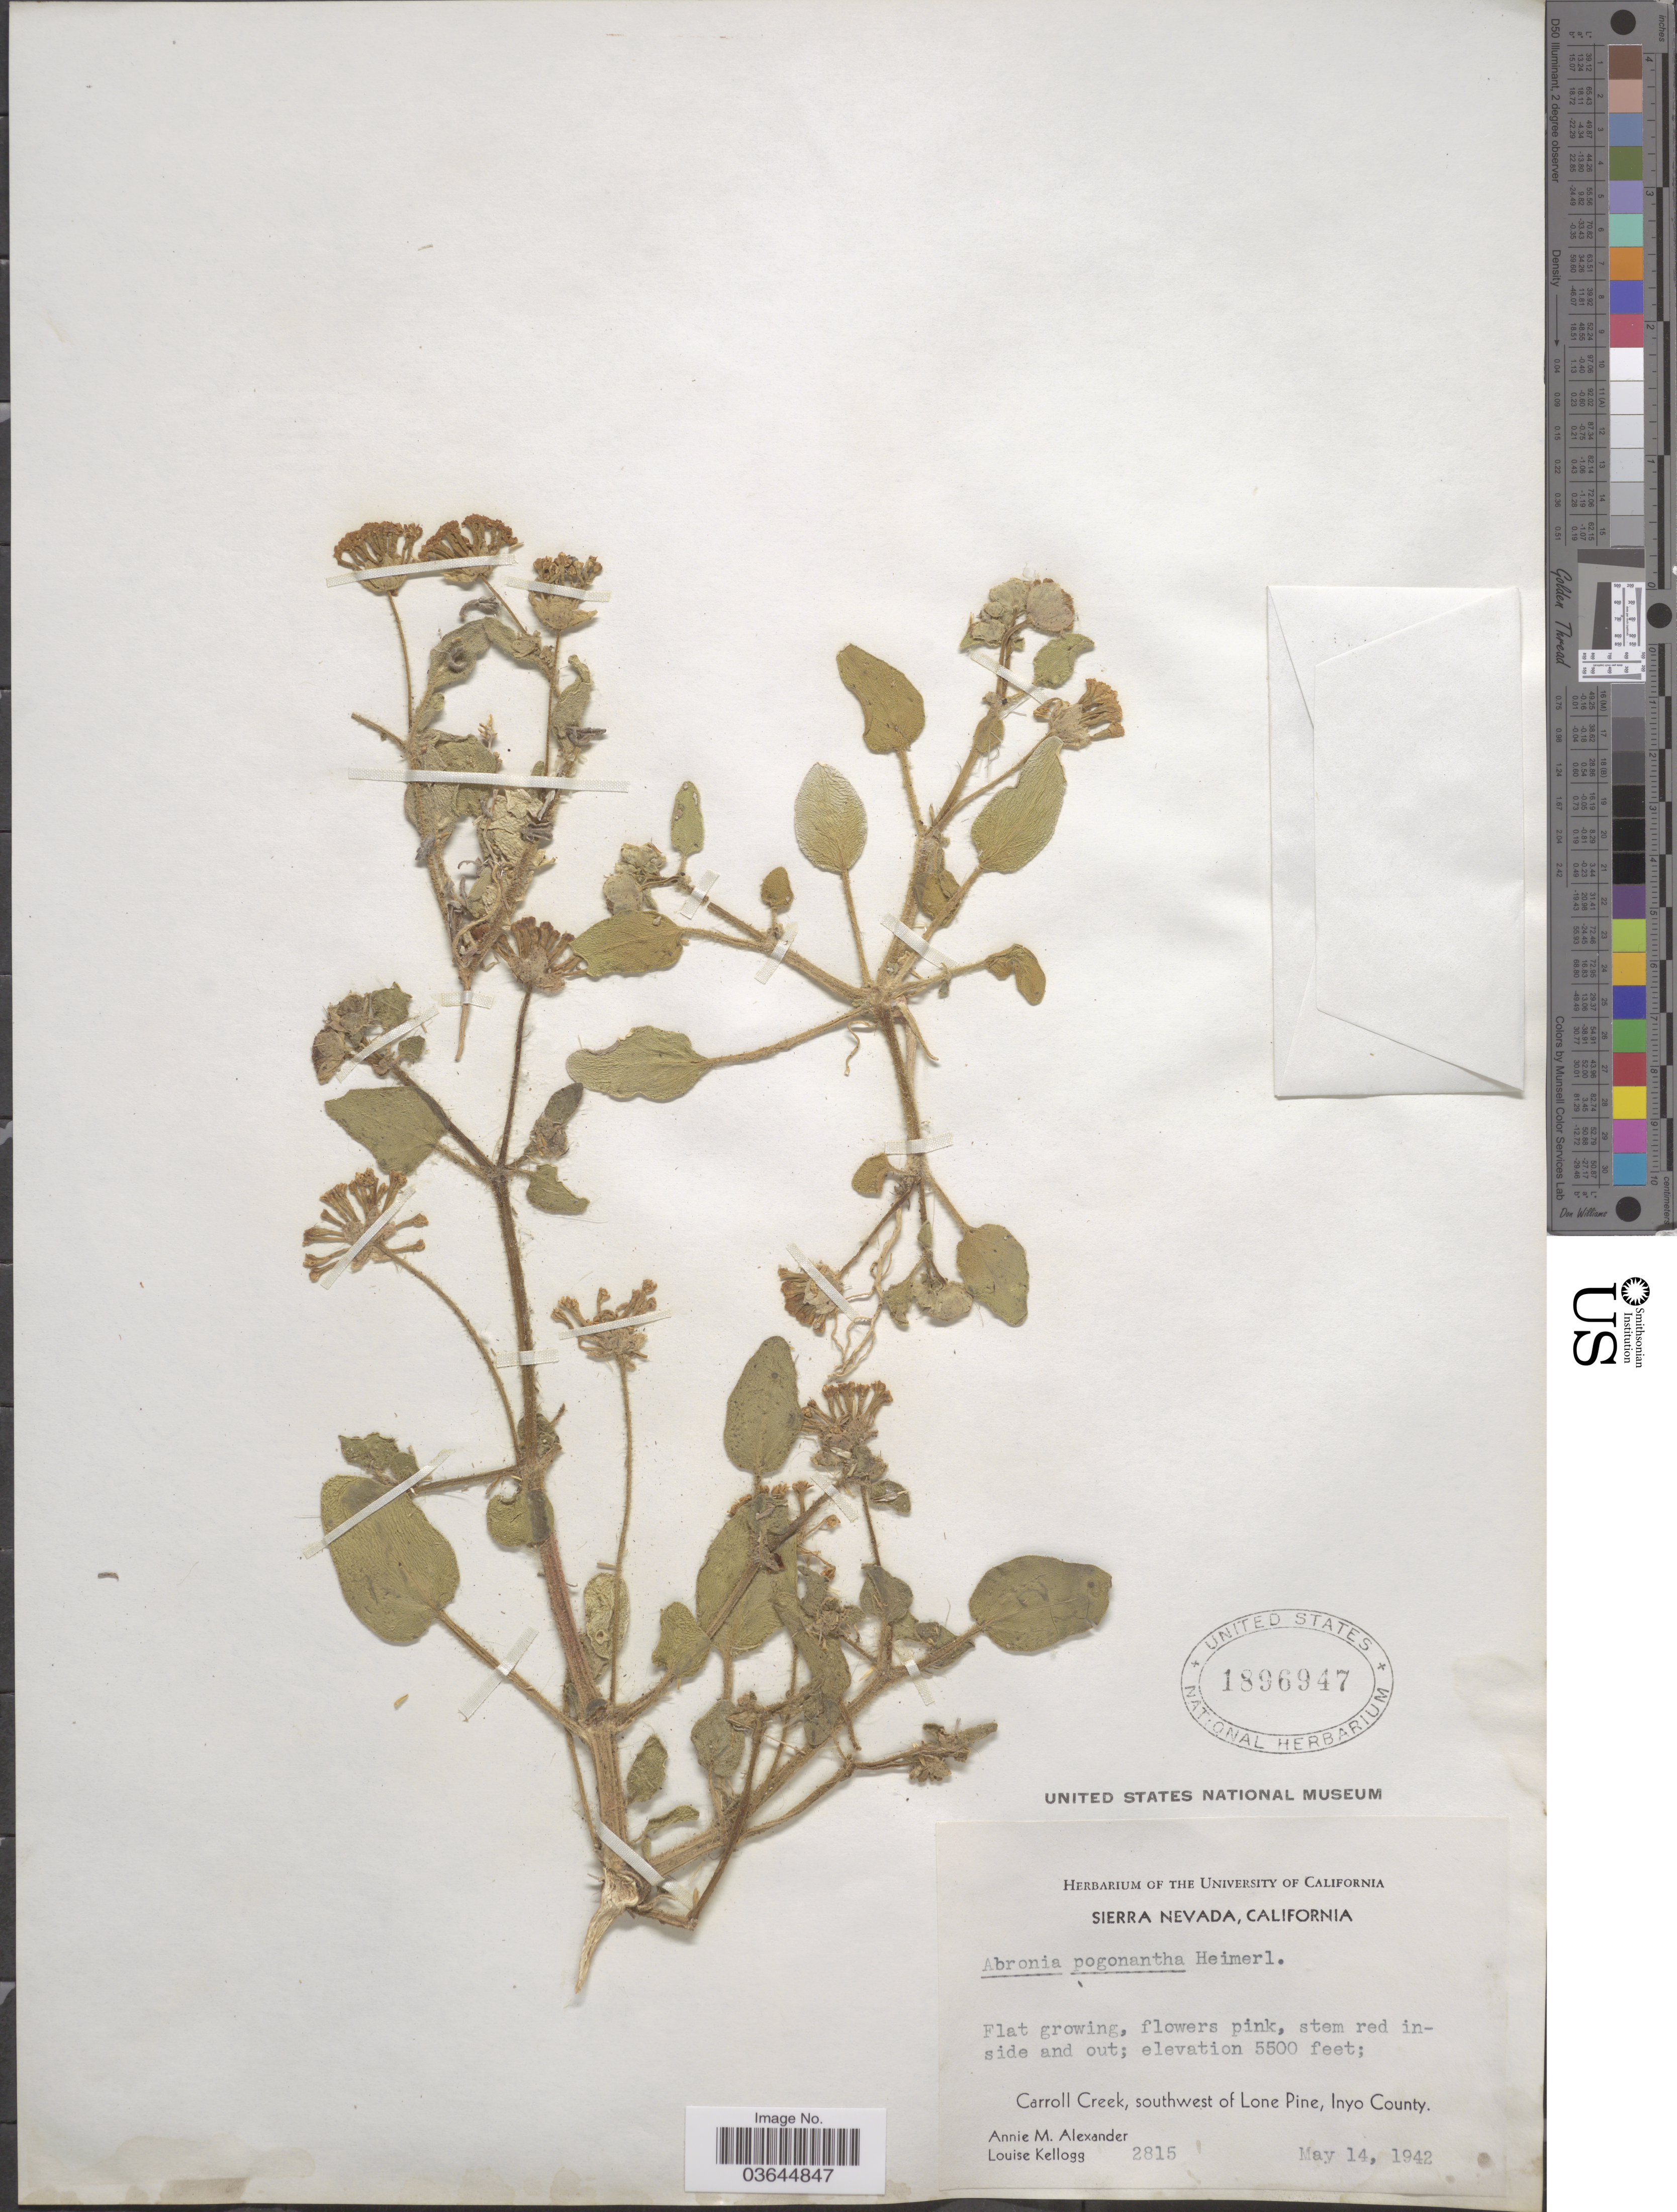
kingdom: Plantae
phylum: Tracheophyta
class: Magnoliopsida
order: Caryophyllales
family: Nyctaginaceae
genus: Abronia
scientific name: Abronia pogonantha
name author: Heimerl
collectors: A. M. Alexander & L. Kellogg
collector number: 2815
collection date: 1942-05-14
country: United States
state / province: California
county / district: Inyo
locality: Sierra Nevada. Carroll Creek, southwest of Lone Pine, Inyo County.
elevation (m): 1676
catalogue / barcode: US 1896947